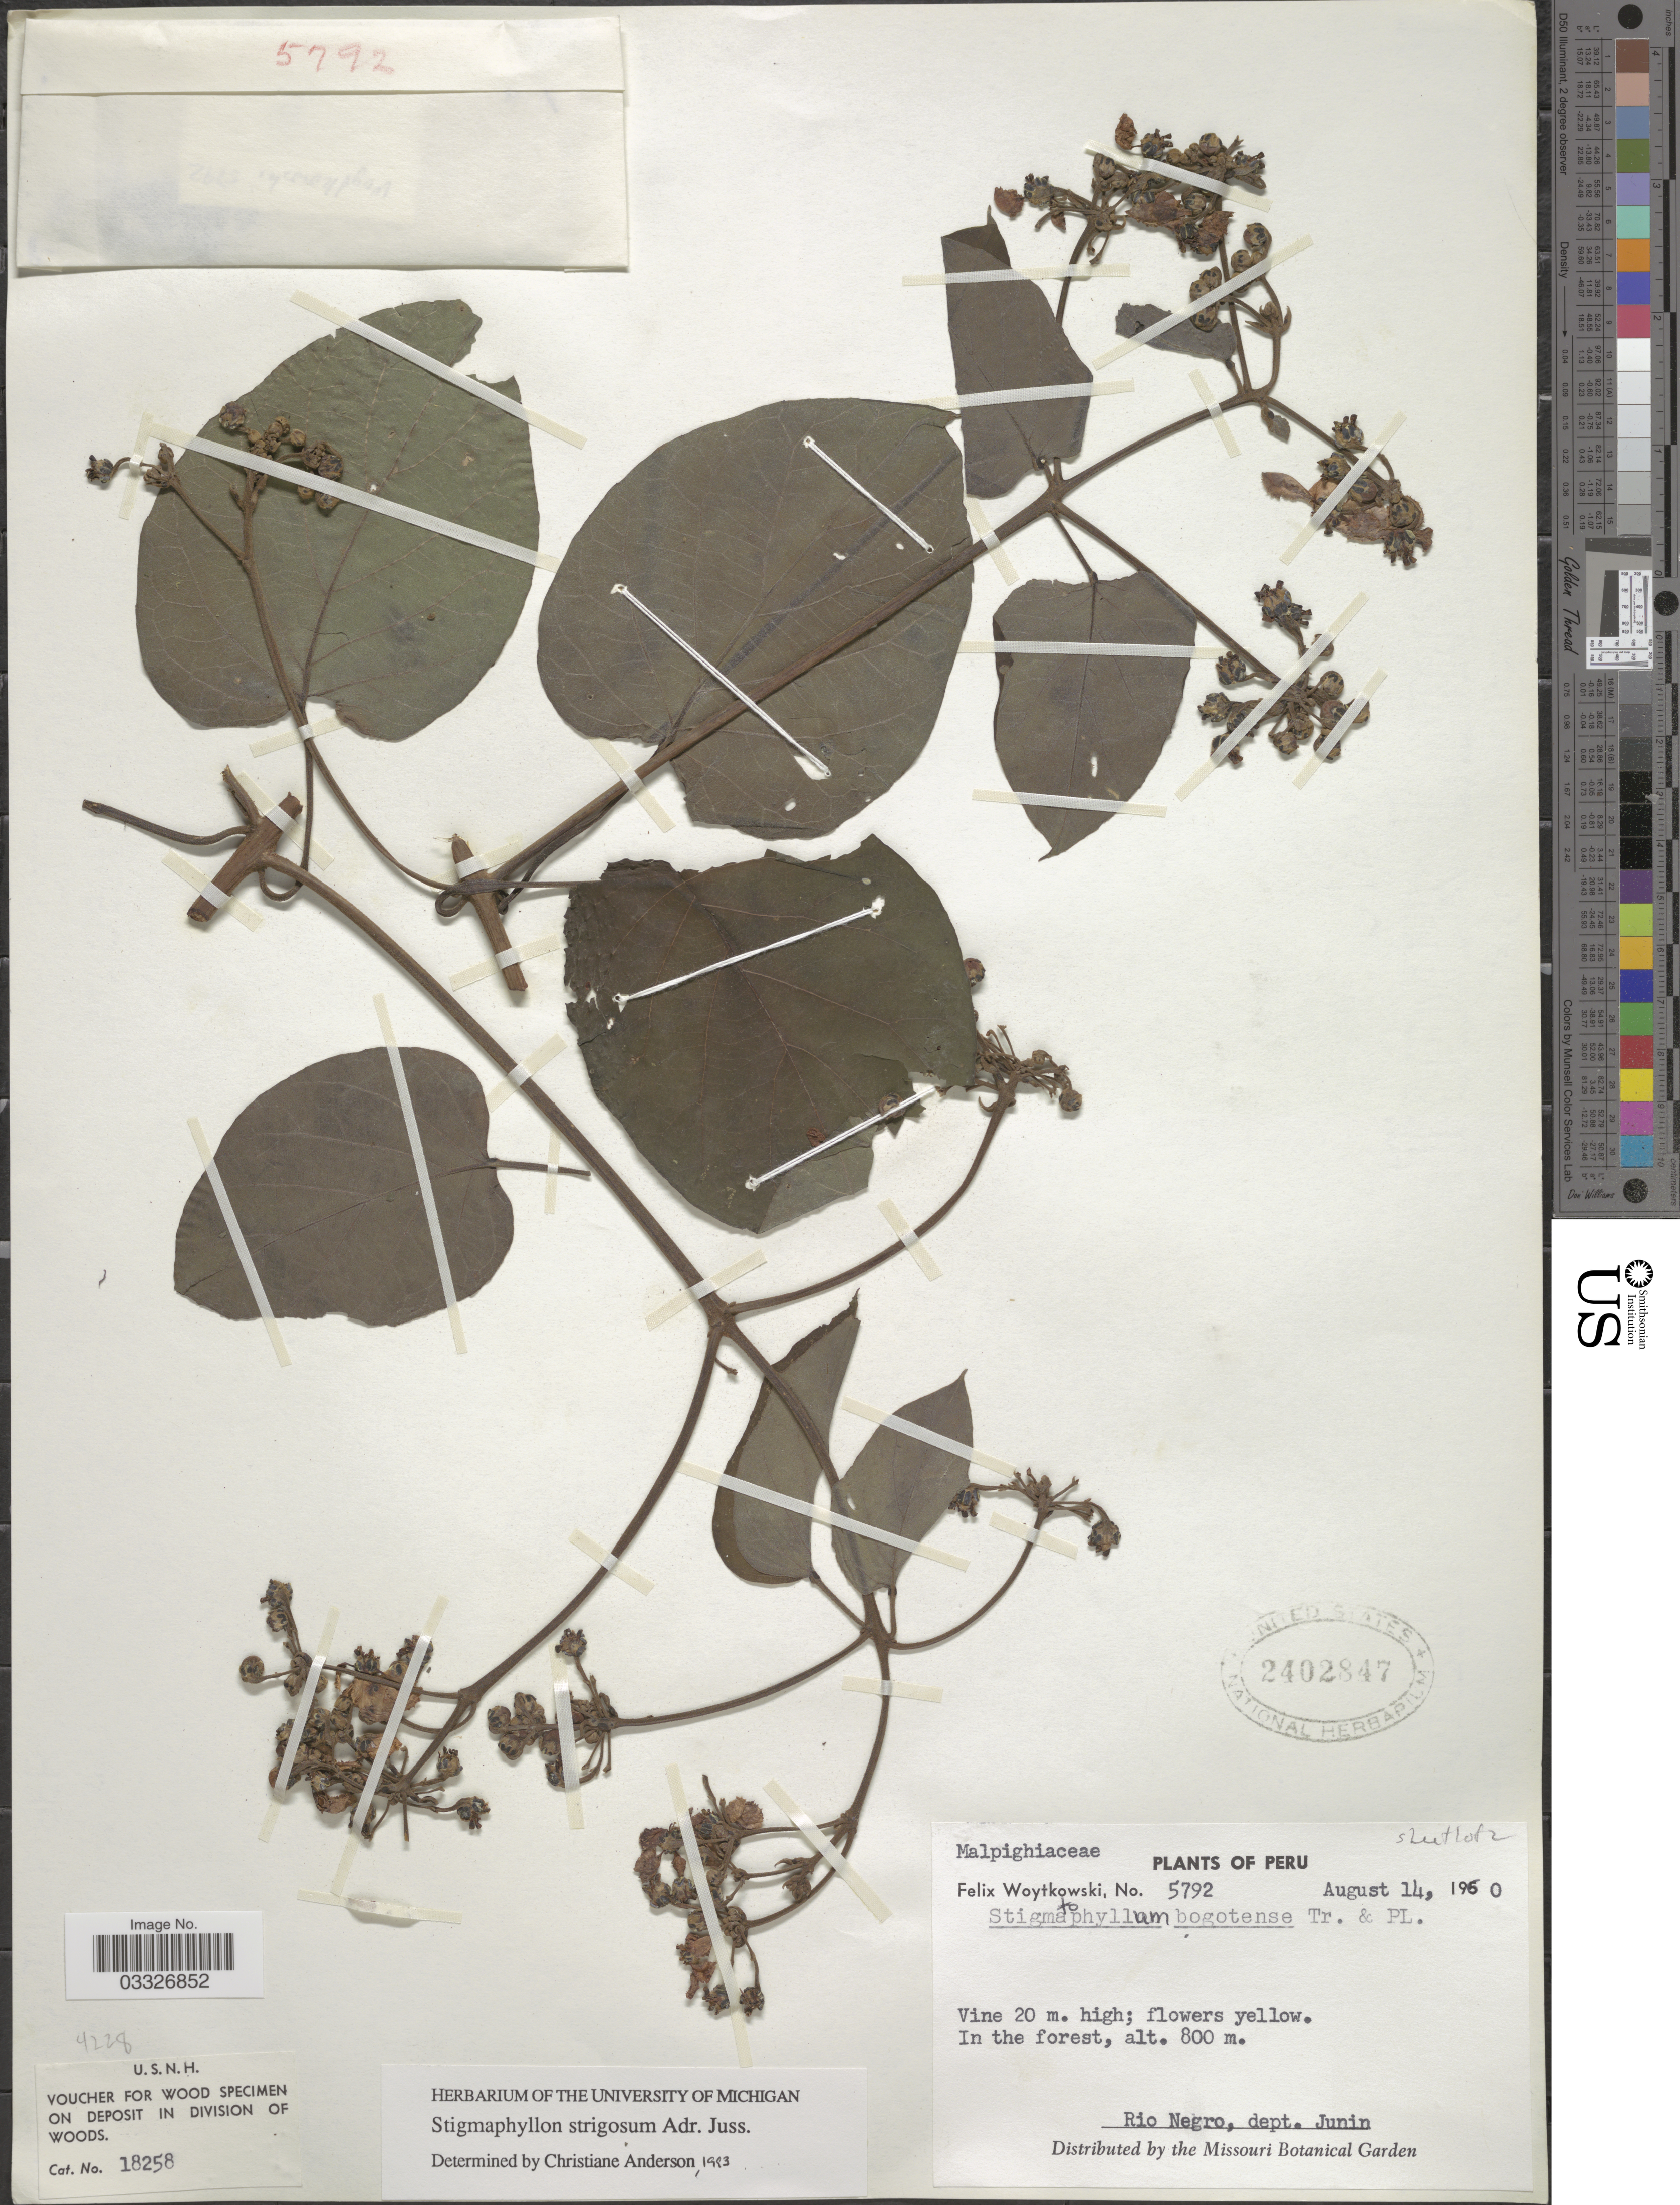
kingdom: Plantae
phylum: Tracheophyta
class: Magnoliopsida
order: Malpighiales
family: Malpighiaceae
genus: Stigmaphyllon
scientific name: Stigmaphyllon strigosum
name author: Poepp. ex A. Juss.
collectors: F. Woytkowski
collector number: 5792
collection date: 1960-08-14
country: Peru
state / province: Junín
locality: Rio Negro, dept. Junin.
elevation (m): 800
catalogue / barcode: US 2402847